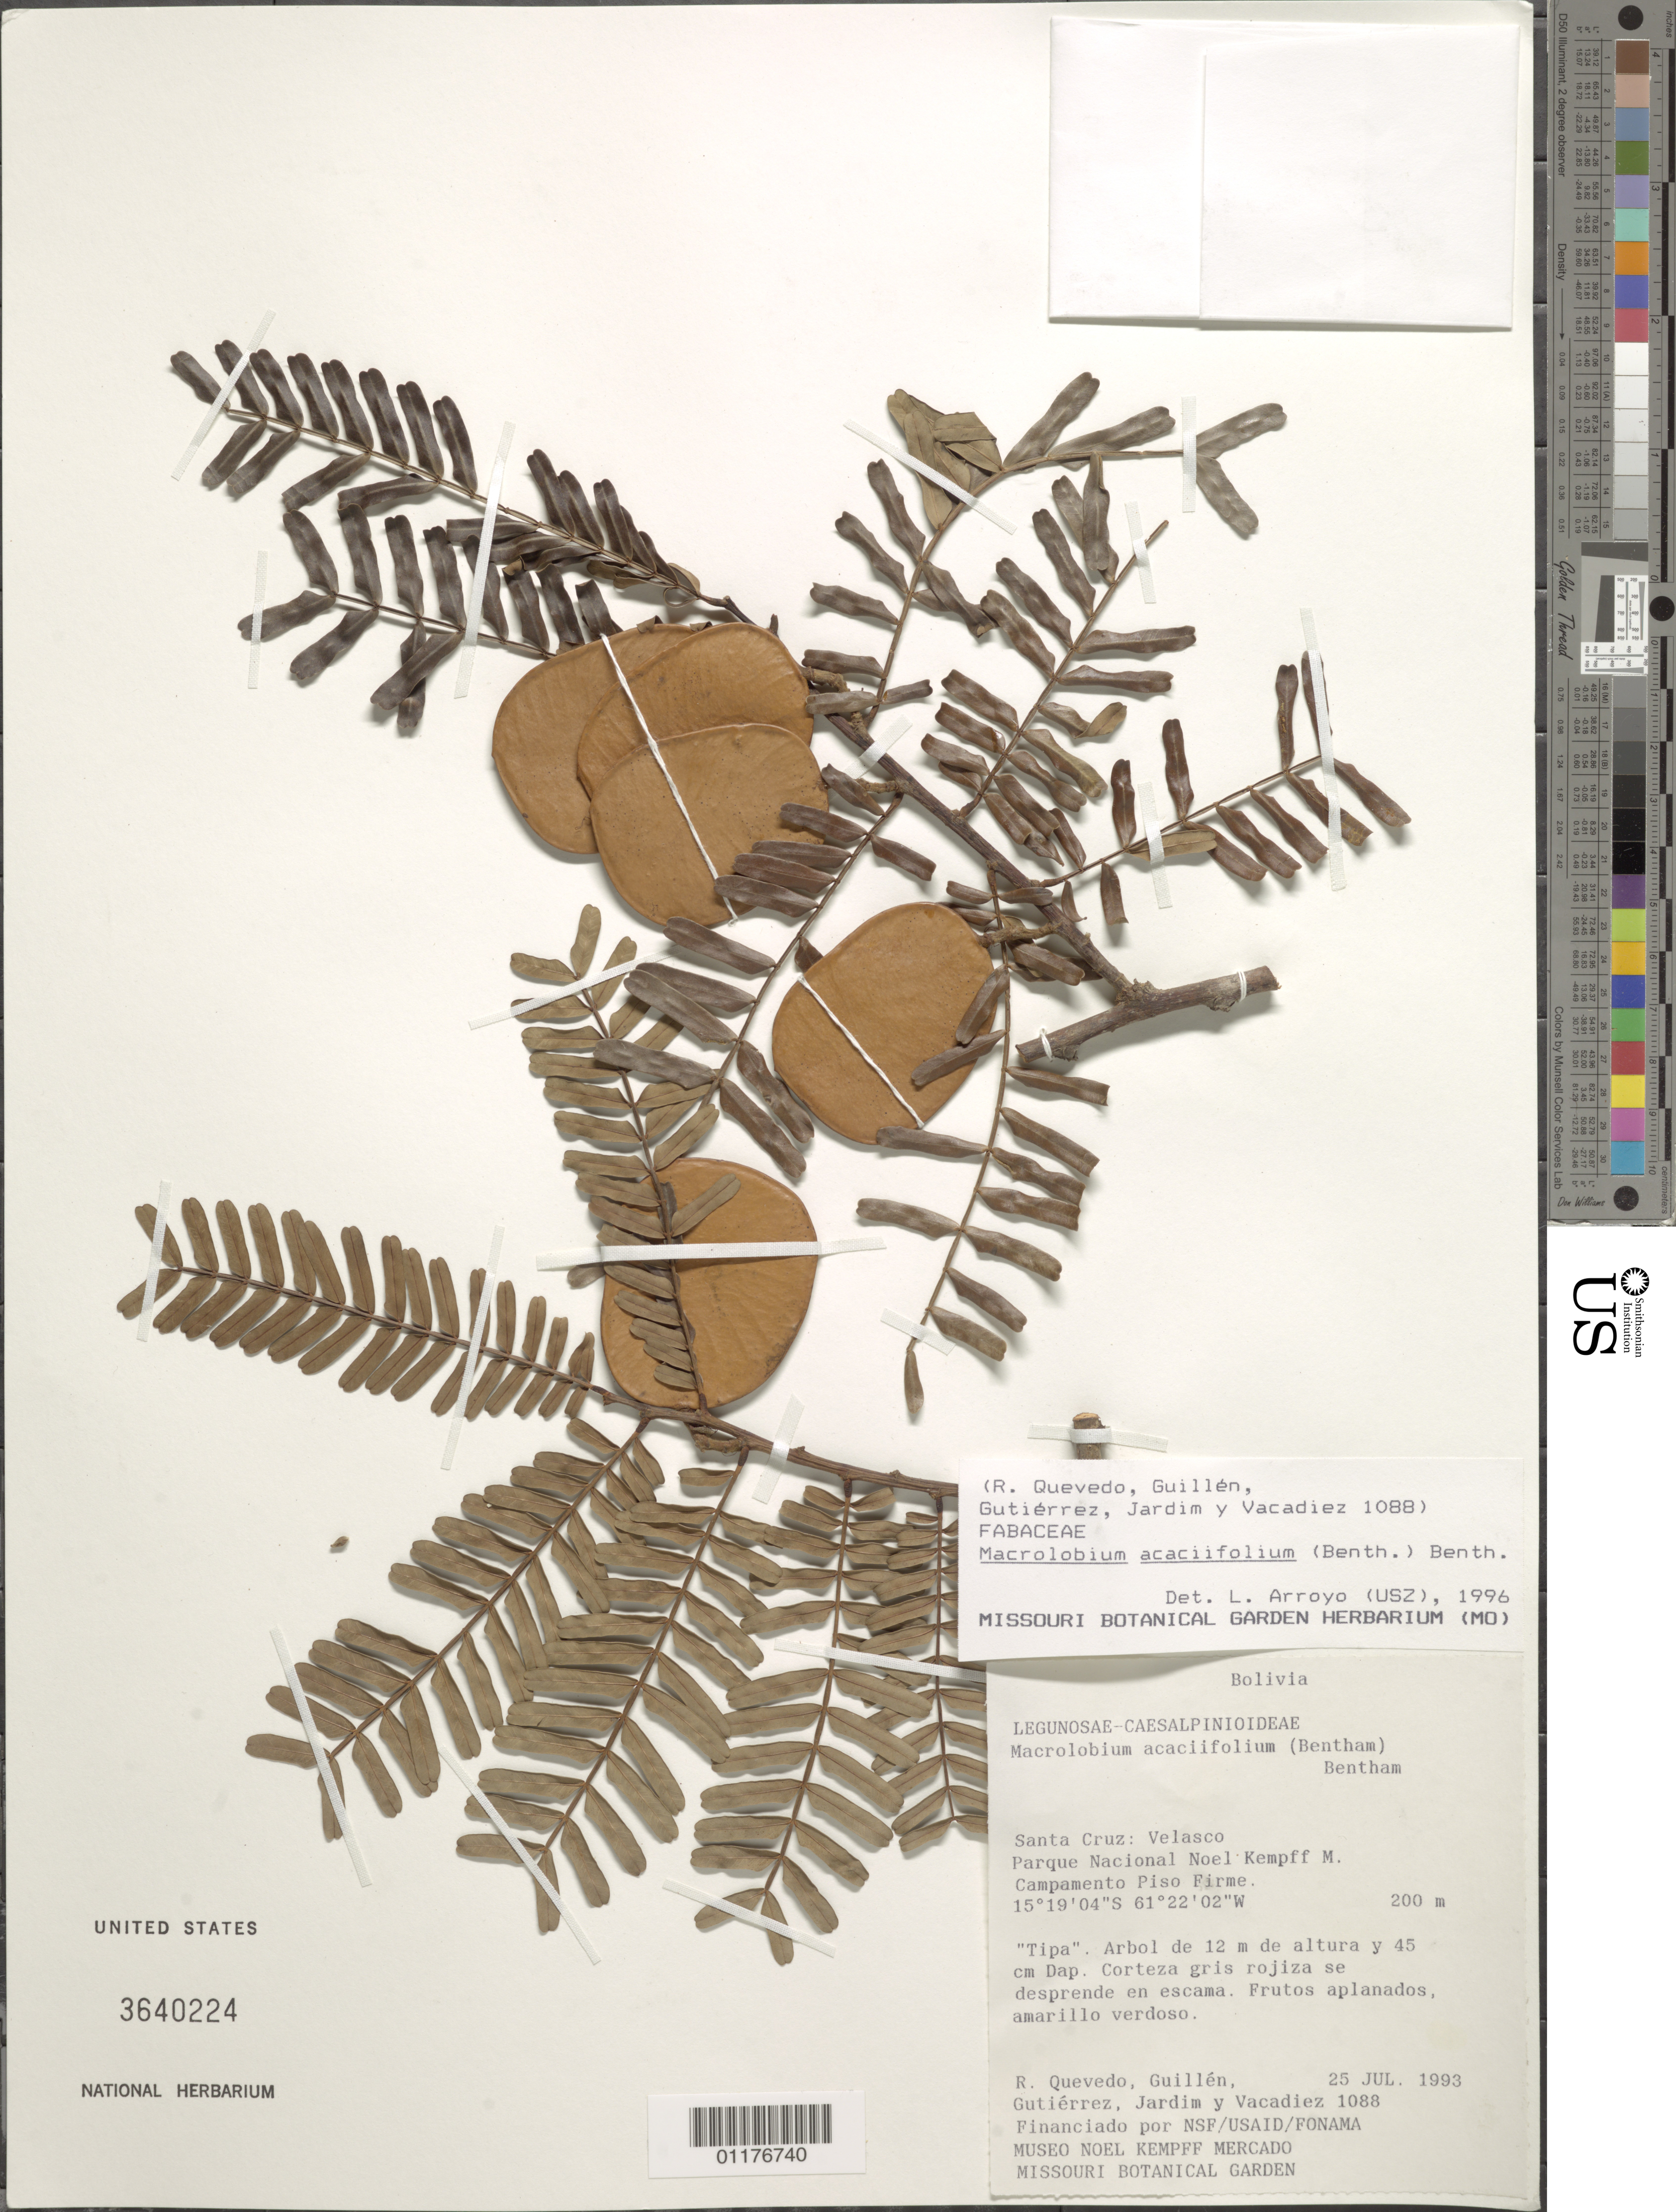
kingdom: Plantae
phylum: Tracheophyta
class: Magnoliopsida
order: Fabales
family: Fabaceae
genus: Macrolobium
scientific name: Macrolobium acaciifolium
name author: (Benth.) Benth.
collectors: R. Quevedo, R. Guillén V., E. Gutiérrez, A. Jardim & -. Vacadiez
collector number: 1088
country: Bolivia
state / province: Santa Cruz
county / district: Velasco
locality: Parquee Nacional Noel Kempff M., Campamento Piso firme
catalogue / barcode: US 3640224